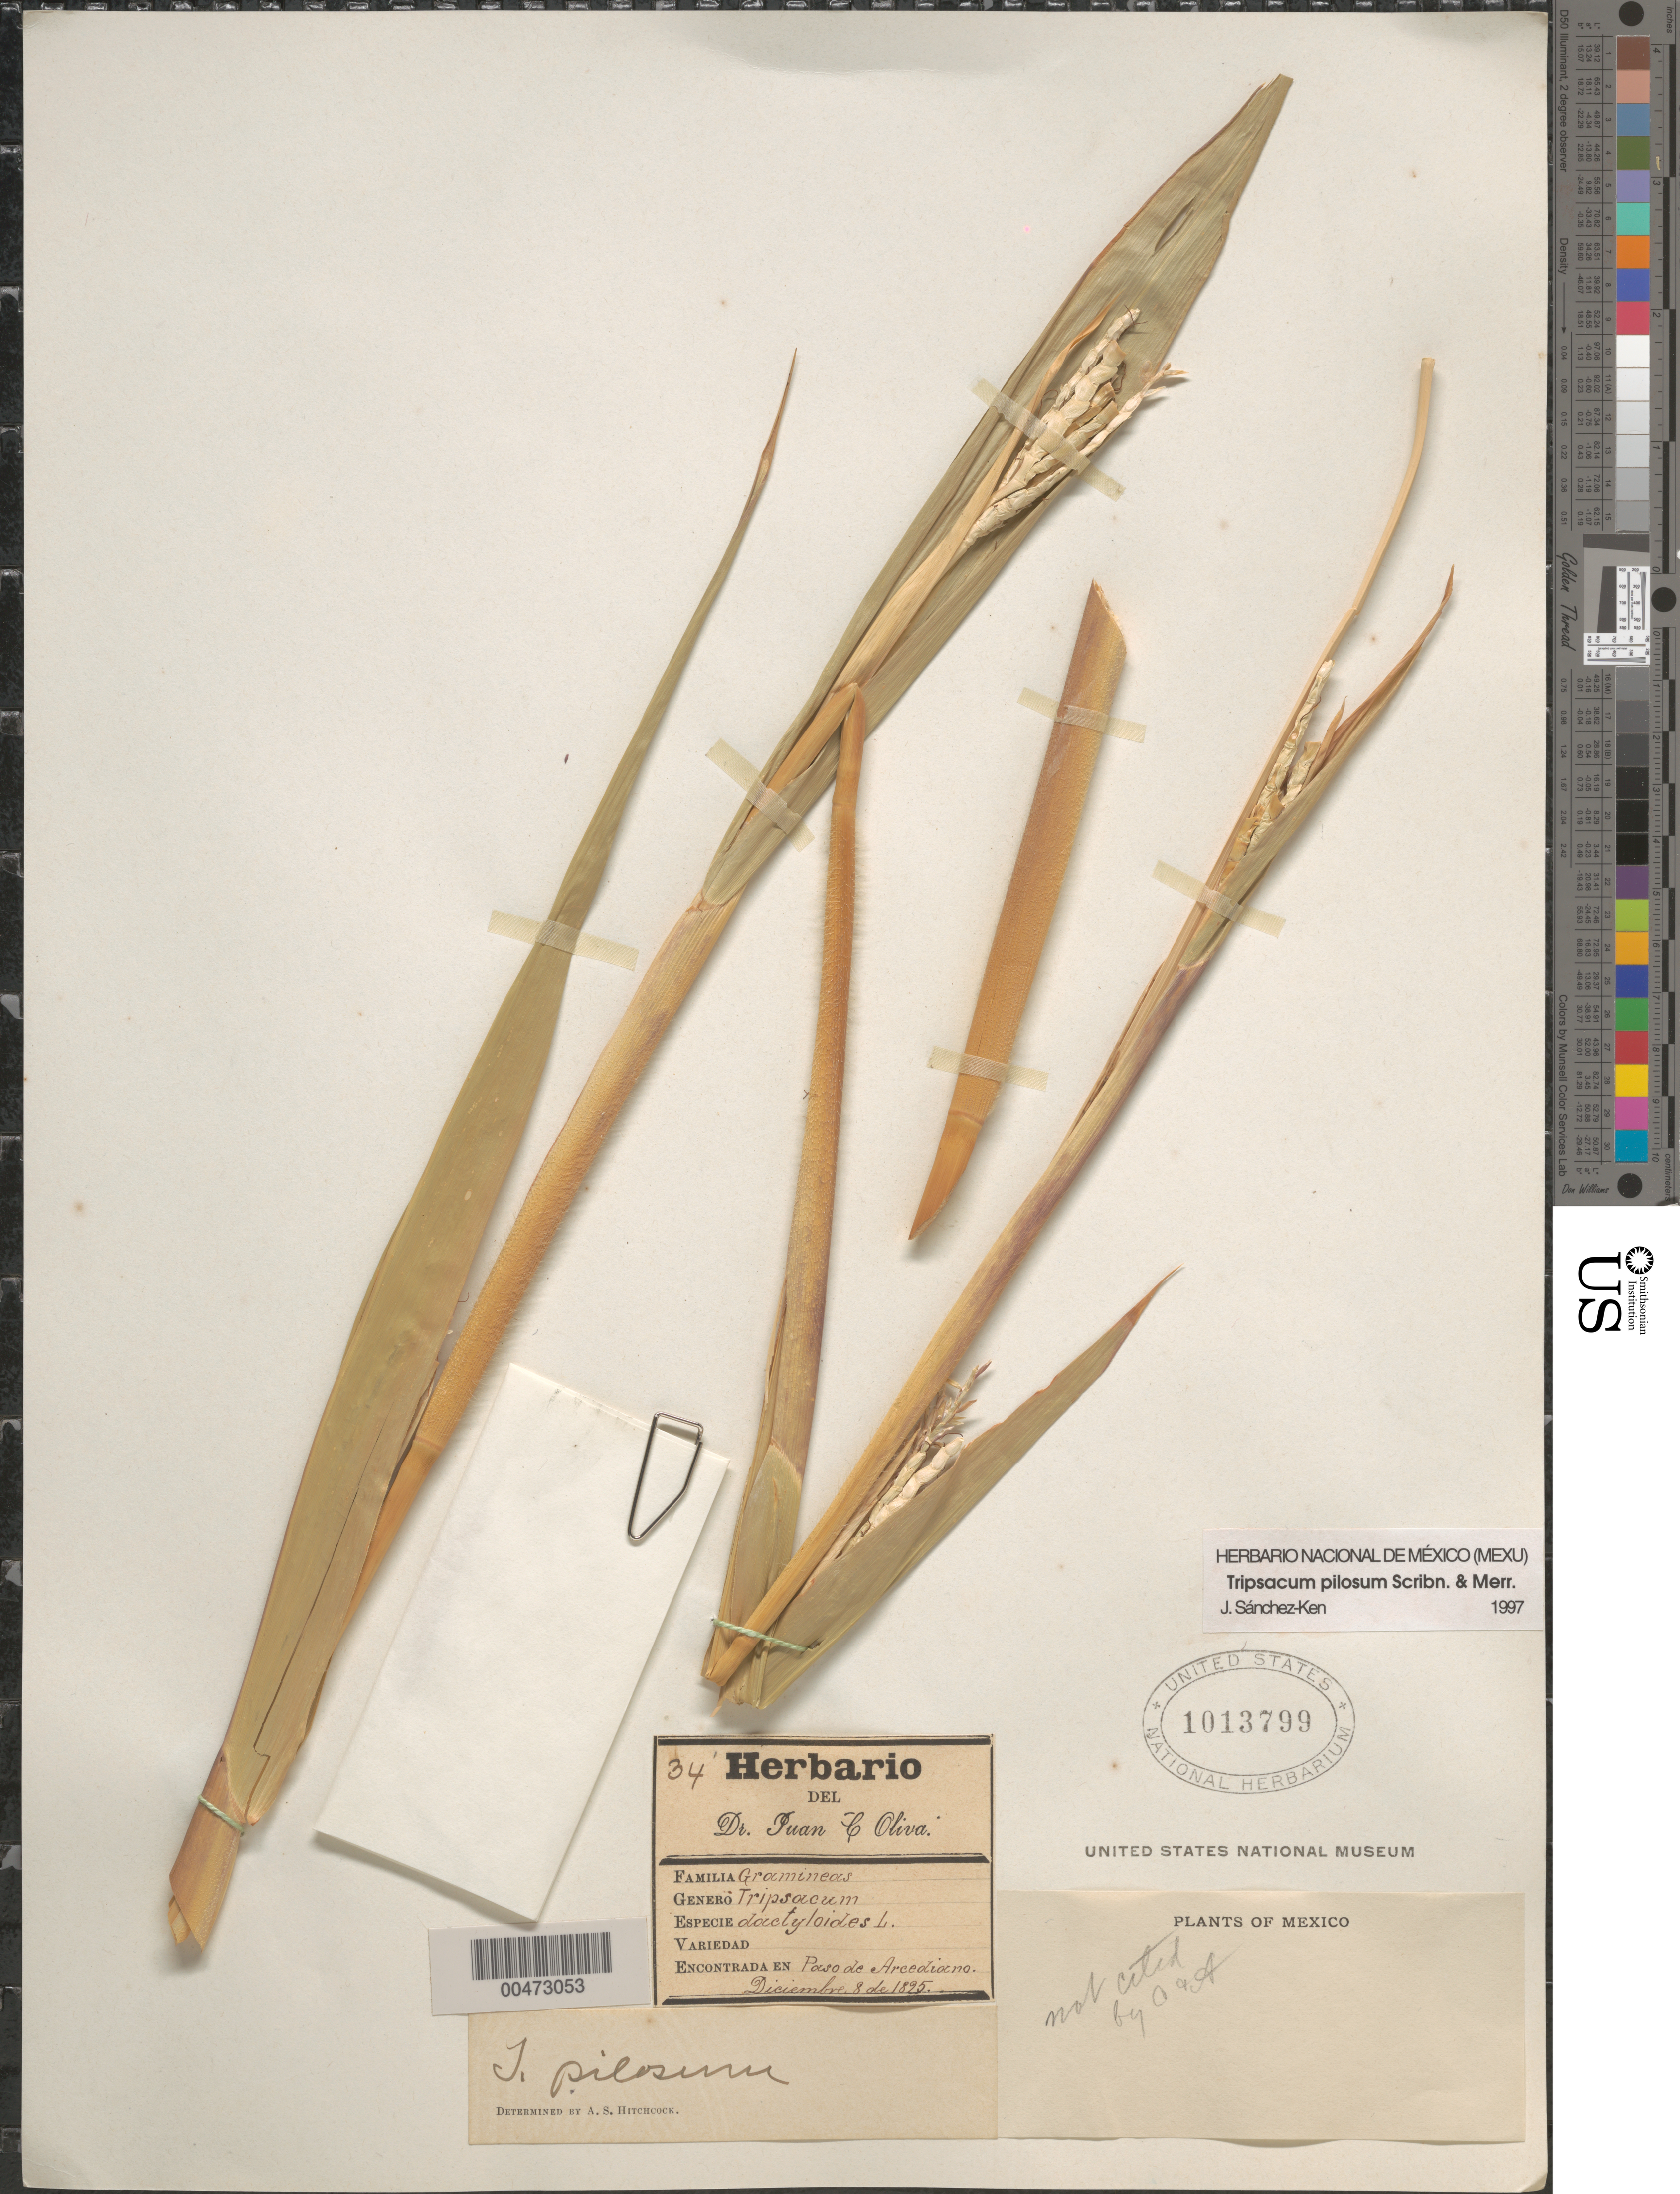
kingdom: Plantae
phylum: Tracheophyta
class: Liliopsida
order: Poales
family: Poaceae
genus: Tripsacum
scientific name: Tripsacum pilosum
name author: Scribn. & Merr.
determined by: Hitchcock, Albert S.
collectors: J. C. Oliva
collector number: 34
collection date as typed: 8 Dec 1895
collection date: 1895-12-08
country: Mexico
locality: Paso de Arcediano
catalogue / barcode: US 1013799